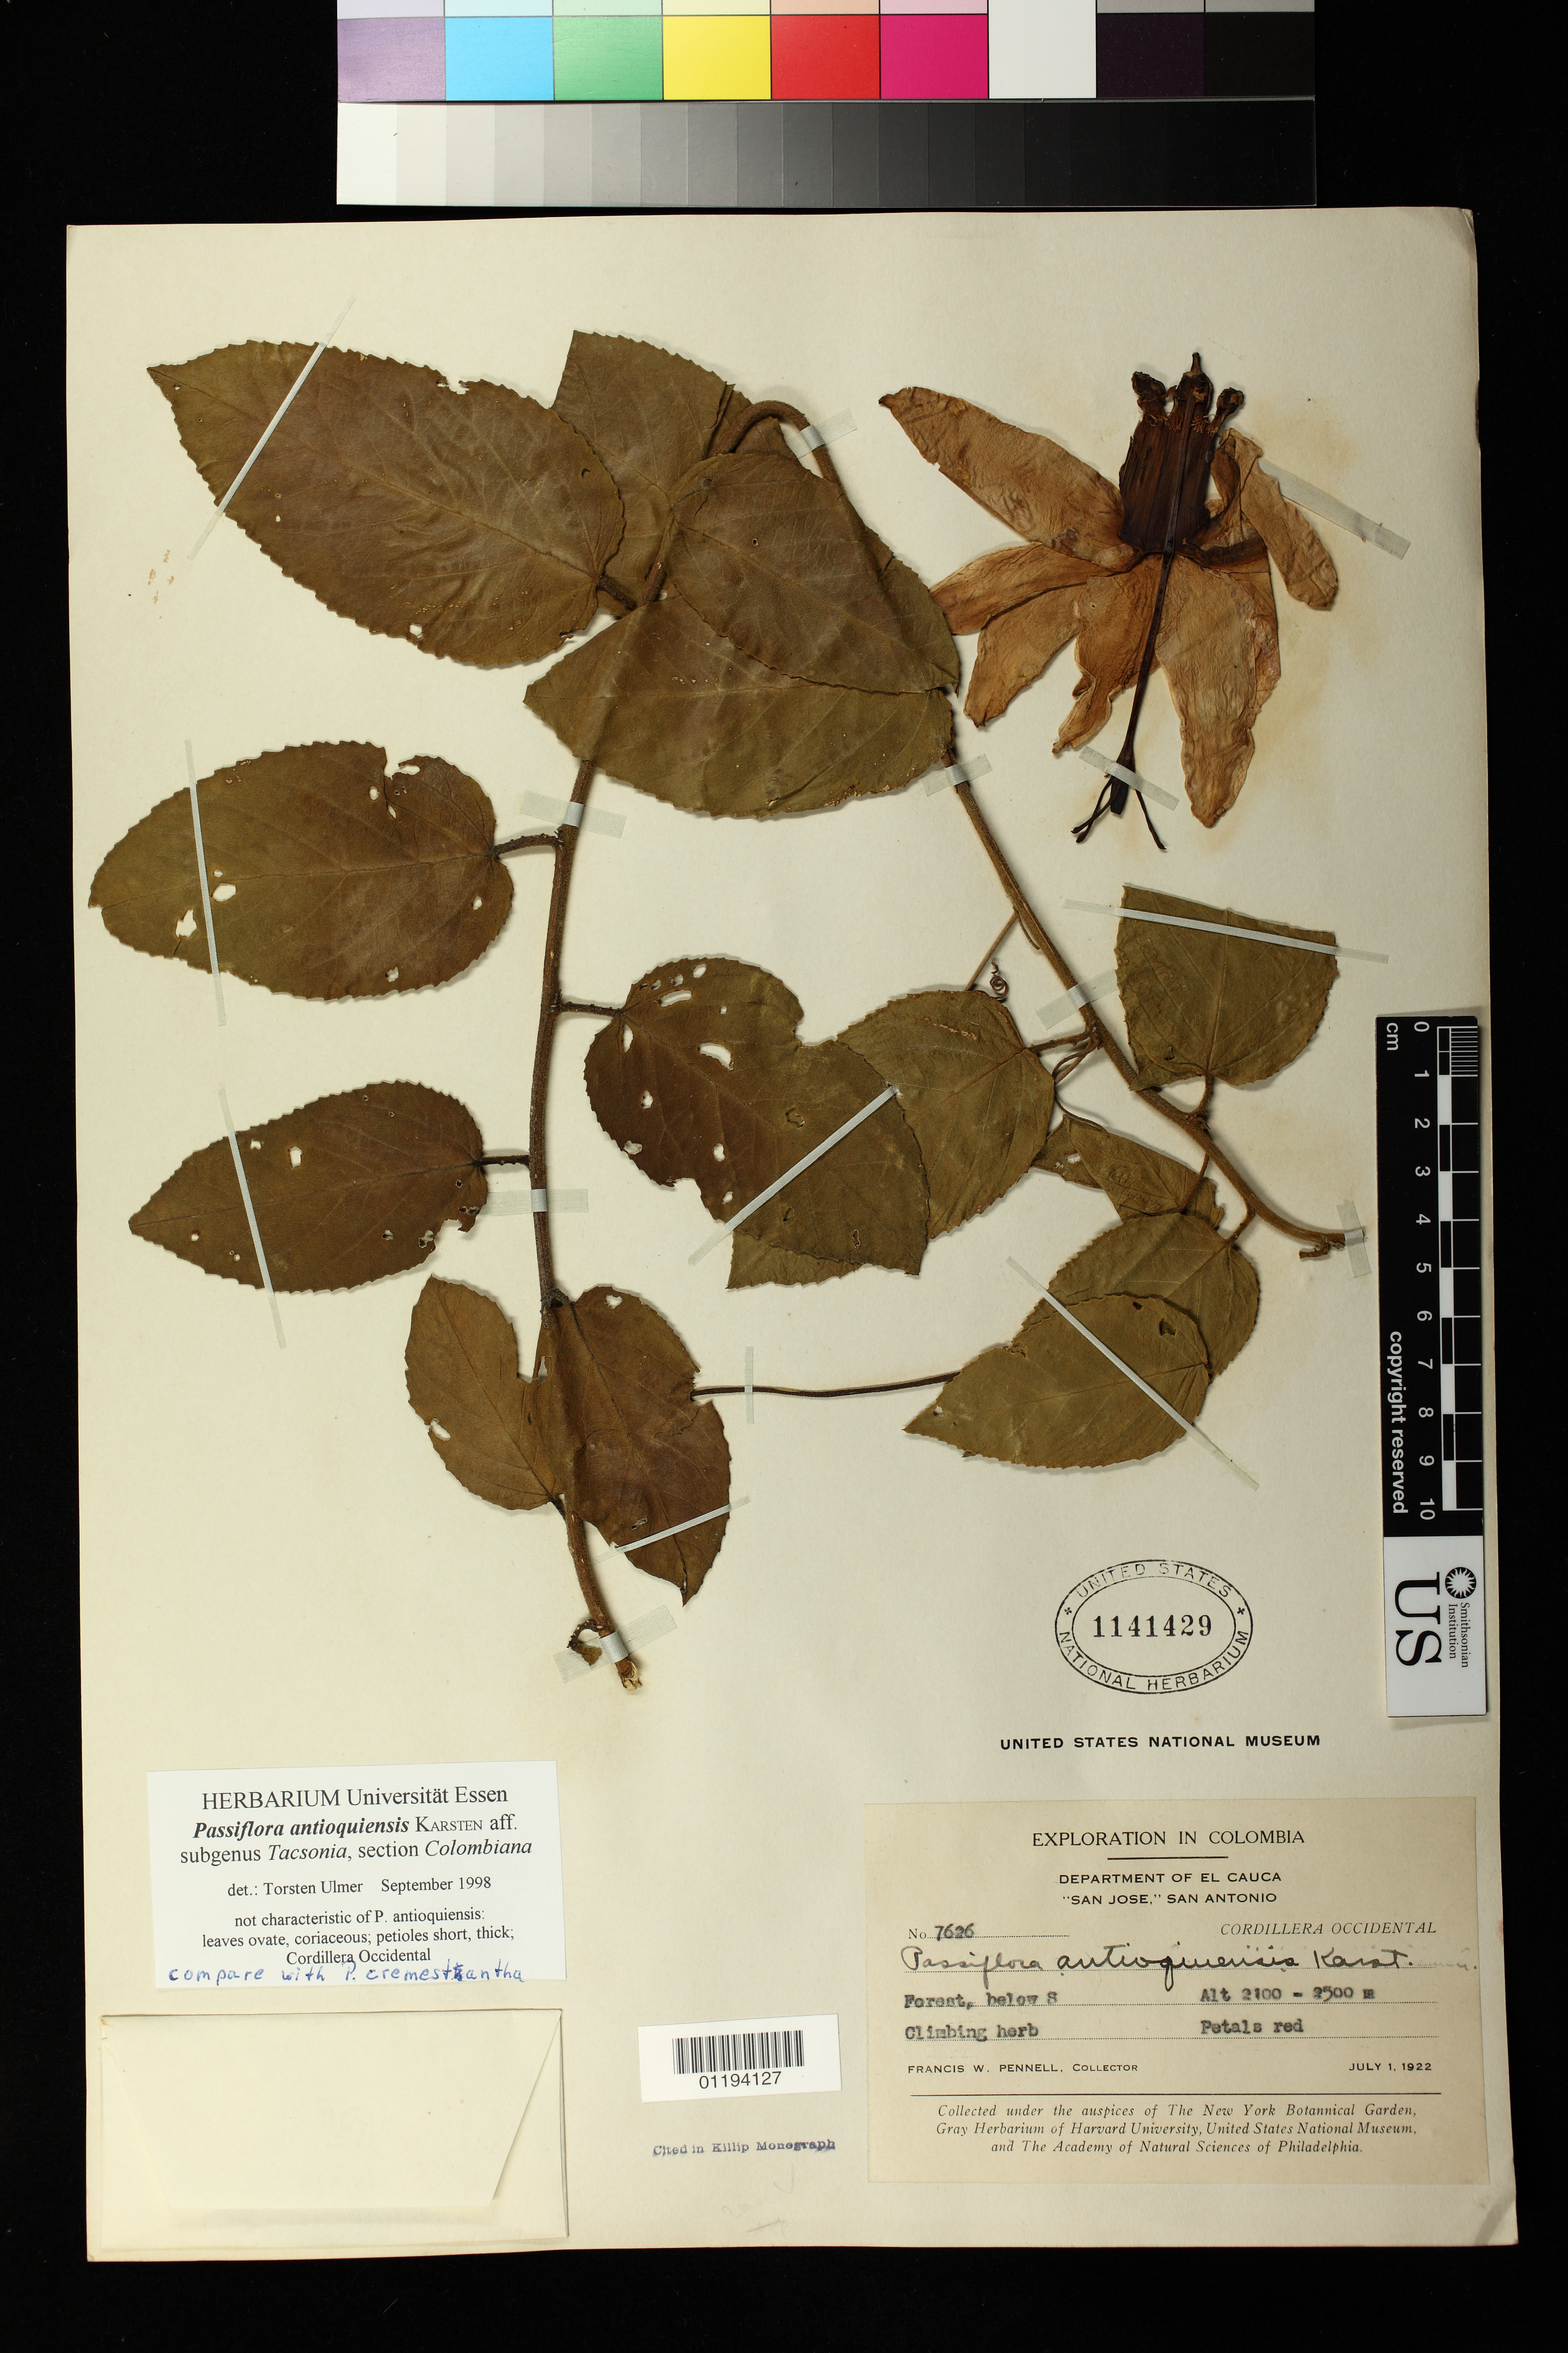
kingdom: Plantae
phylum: Tracheophyta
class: Magnoliopsida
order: Malpighiales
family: Passifloraceae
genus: Passiflora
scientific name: Passiflora antioquiensis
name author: H. Karst.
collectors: F. W. Pennell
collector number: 7626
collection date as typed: Jul 1 1922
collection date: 1922-07-01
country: Colombia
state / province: Cauca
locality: Cordillera Occidental, "San Jose", San Antonio.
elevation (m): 2100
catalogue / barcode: US 1141429